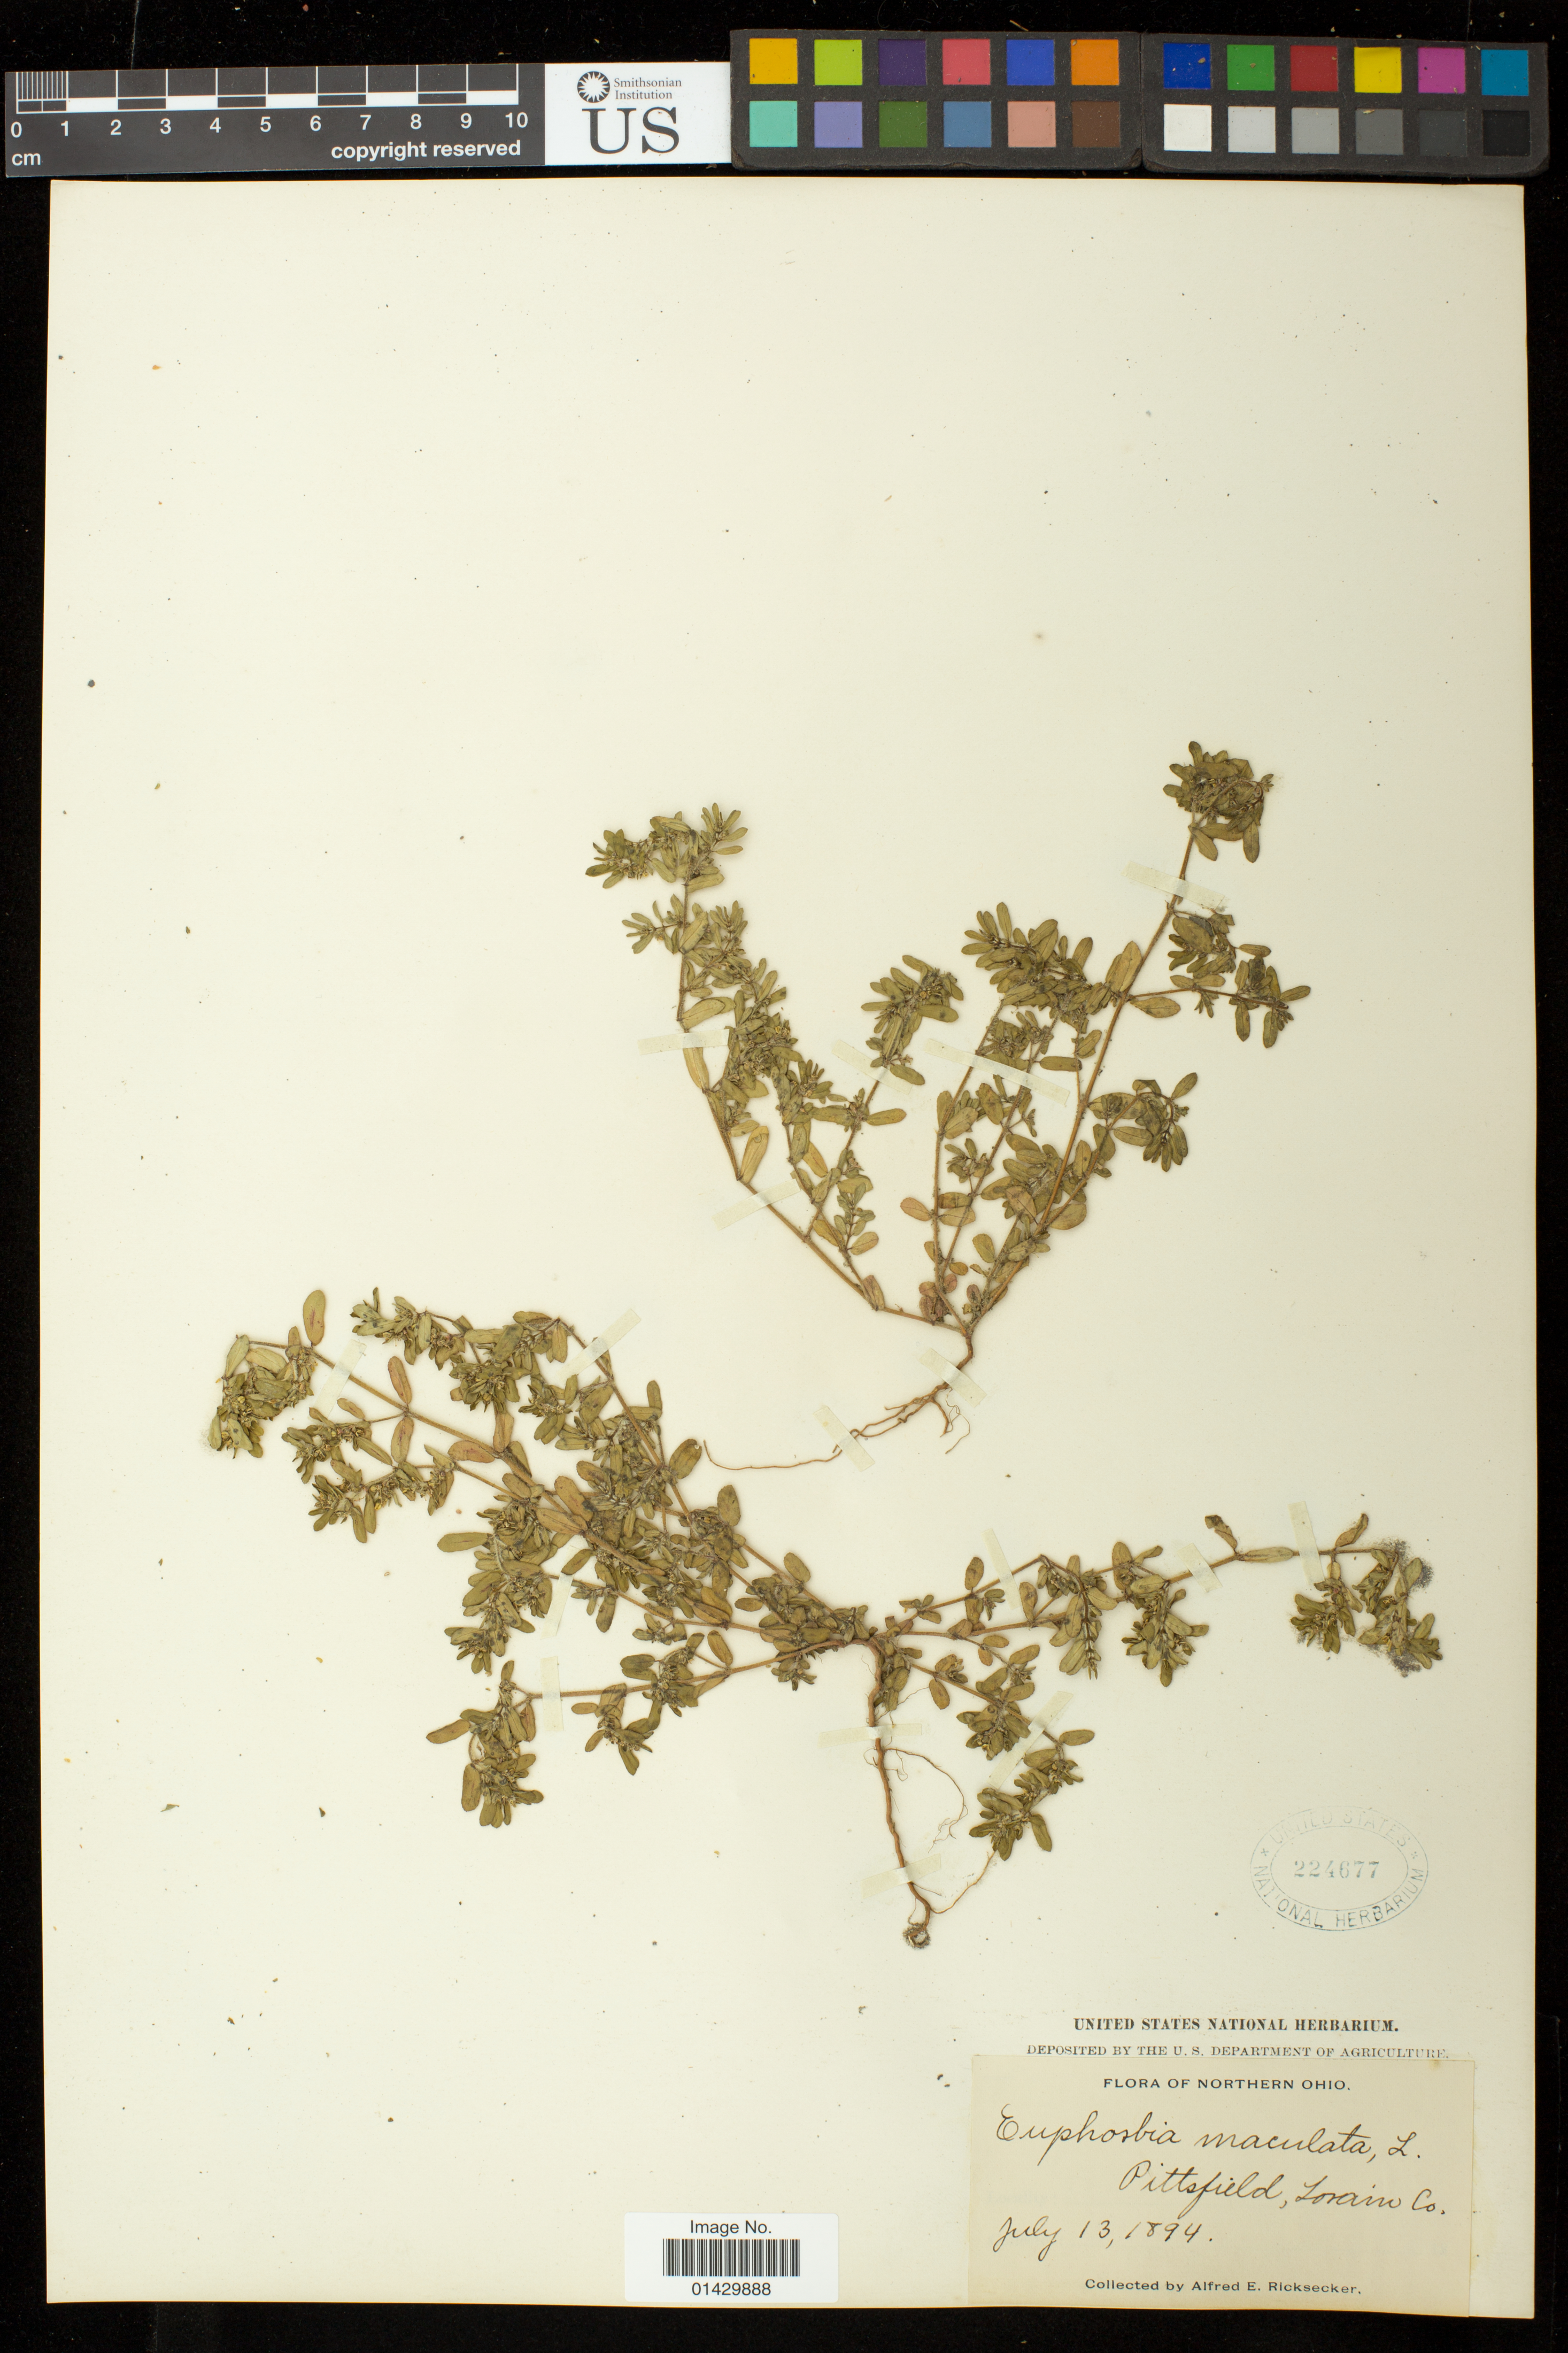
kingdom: Plantae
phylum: Tracheophyta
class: Magnoliopsida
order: Malpighiales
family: Euphorbiaceae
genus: Euphorbia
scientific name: Euphorbia maculata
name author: L.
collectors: A. E. Ricksecker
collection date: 1894-07-13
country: United States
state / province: Ohio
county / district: Lorain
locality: Pittsfield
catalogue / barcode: US 224677